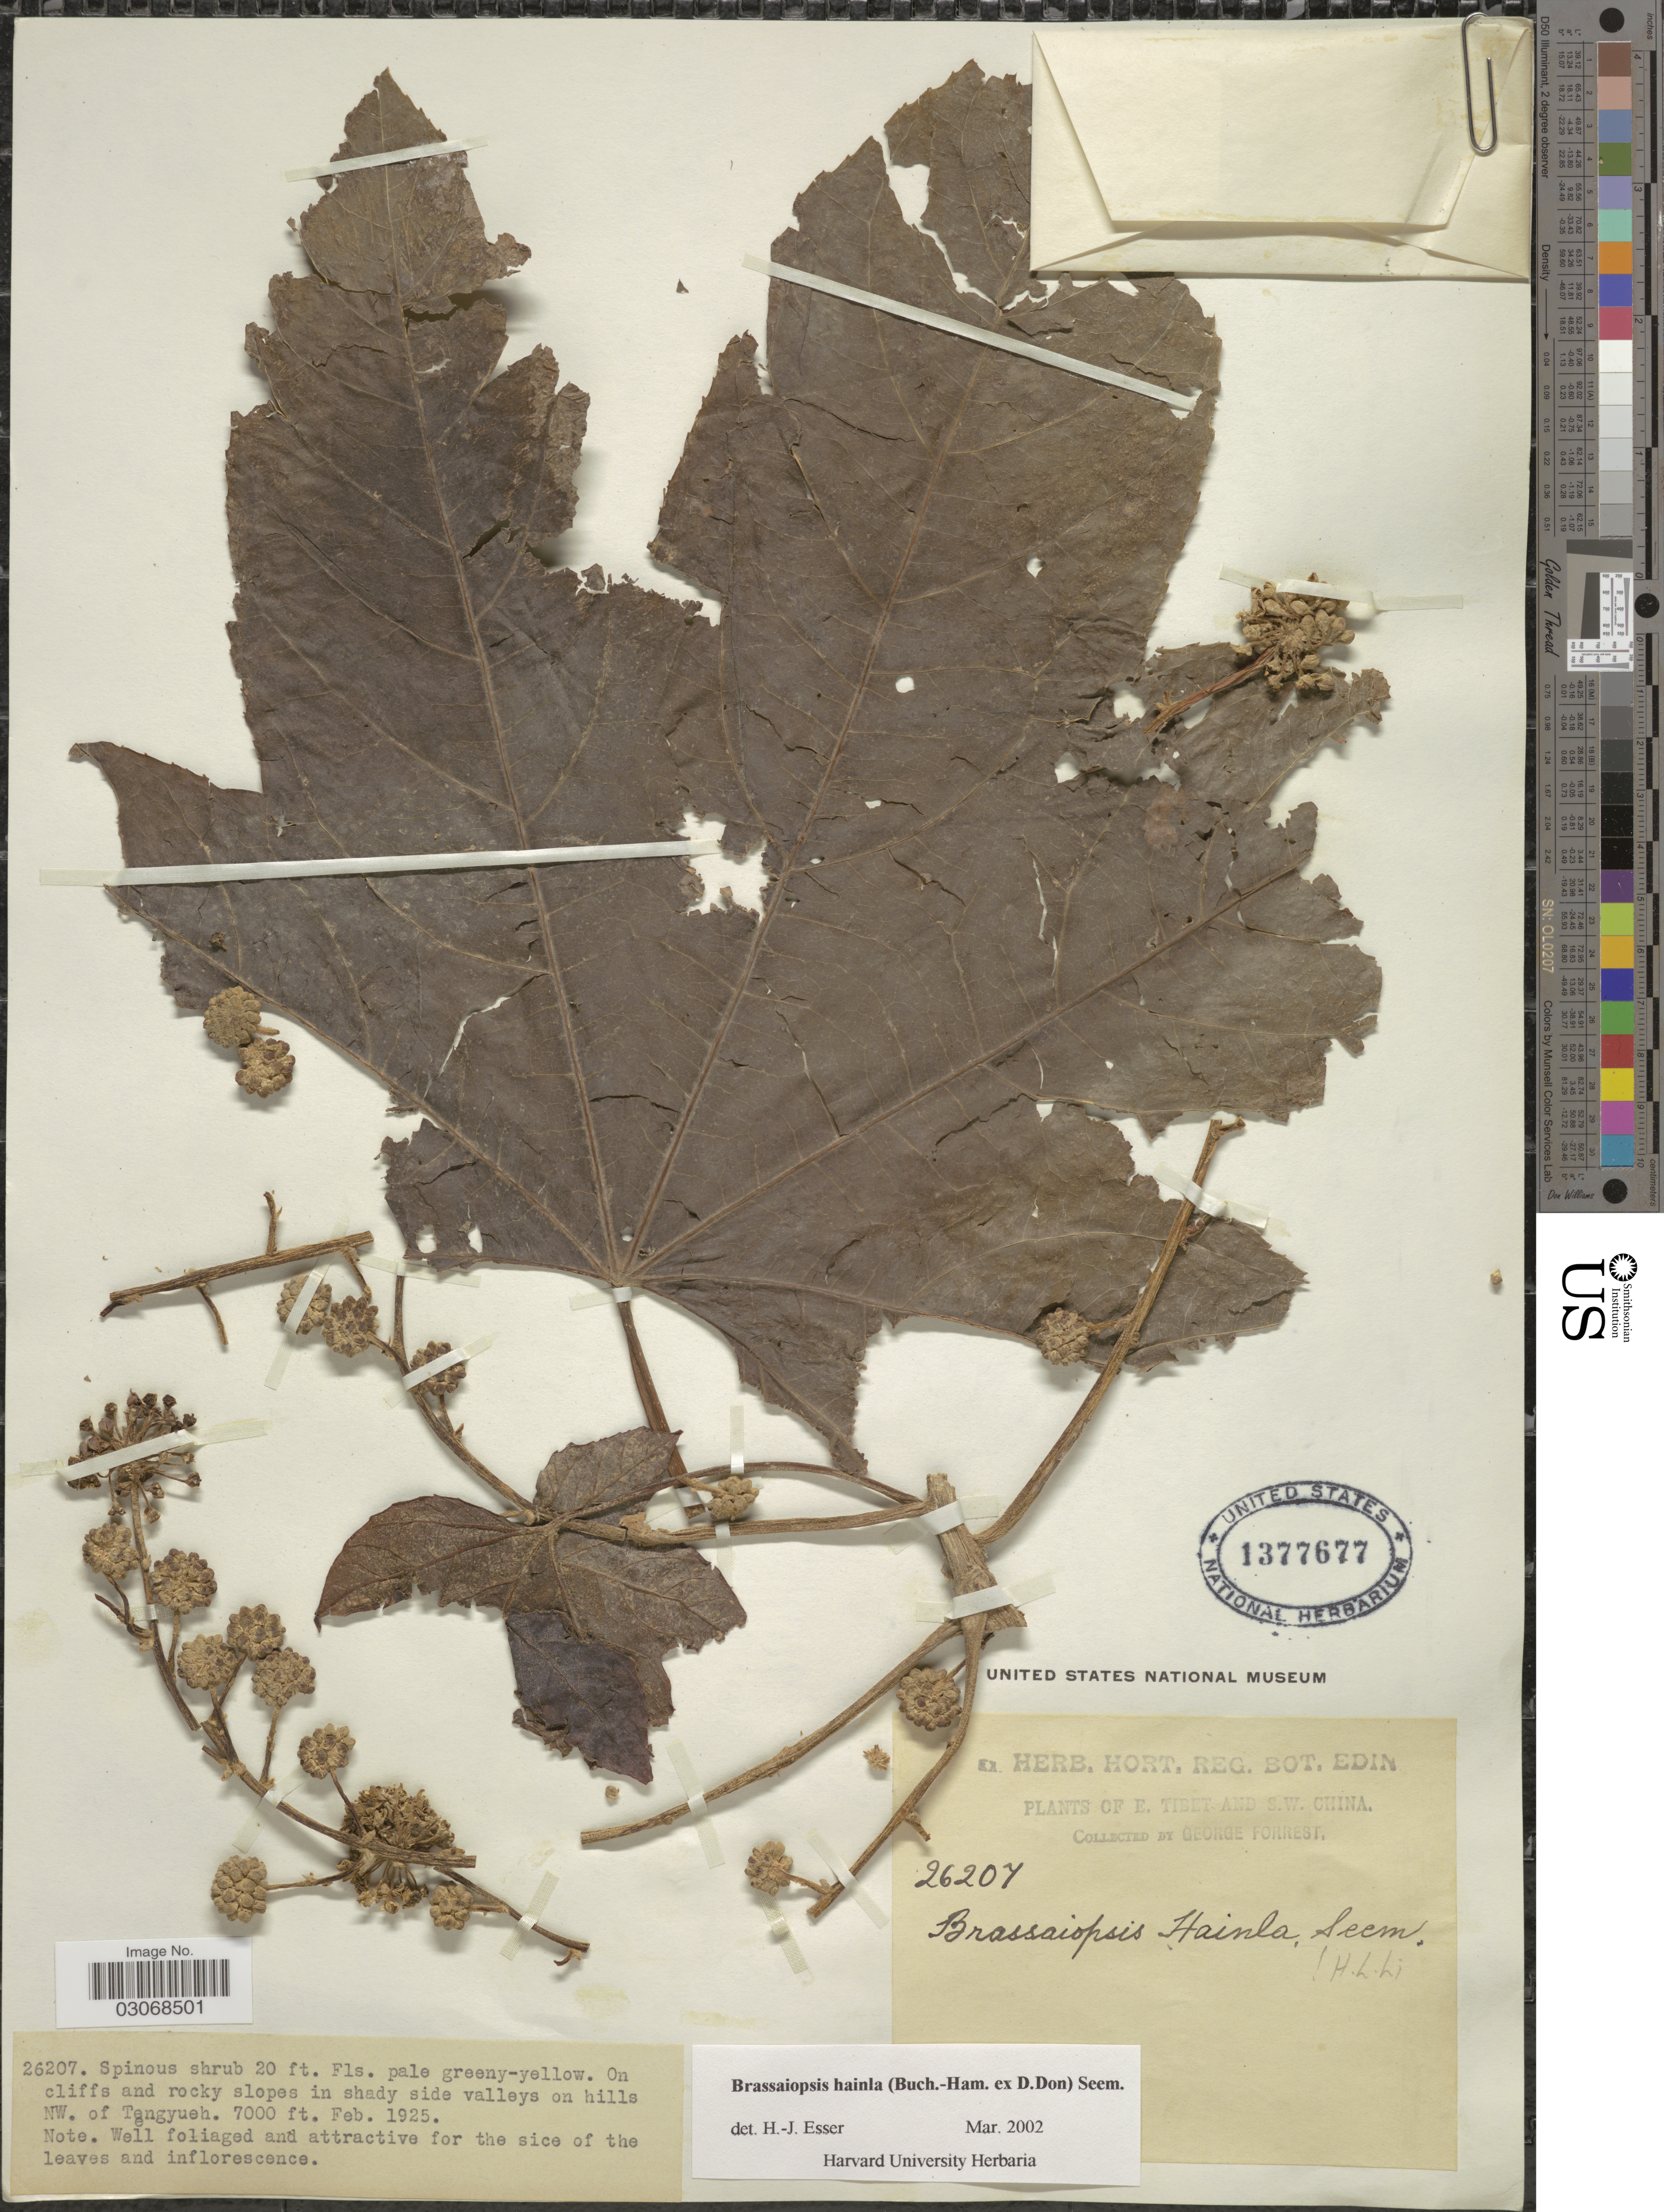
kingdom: Plantae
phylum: Tracheophyta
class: Magnoliopsida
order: Apiales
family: Araliaceae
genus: Brassaiopsis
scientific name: Brassaiopsis hainla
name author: (Buch.-Ham.) Seem.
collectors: G. Forrest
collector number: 26207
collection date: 1925-02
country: China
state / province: Xizang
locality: E. Tibet and S. W. China, in shady side valleys on hills NW. of Tengyueh.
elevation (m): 2134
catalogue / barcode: US 1377677